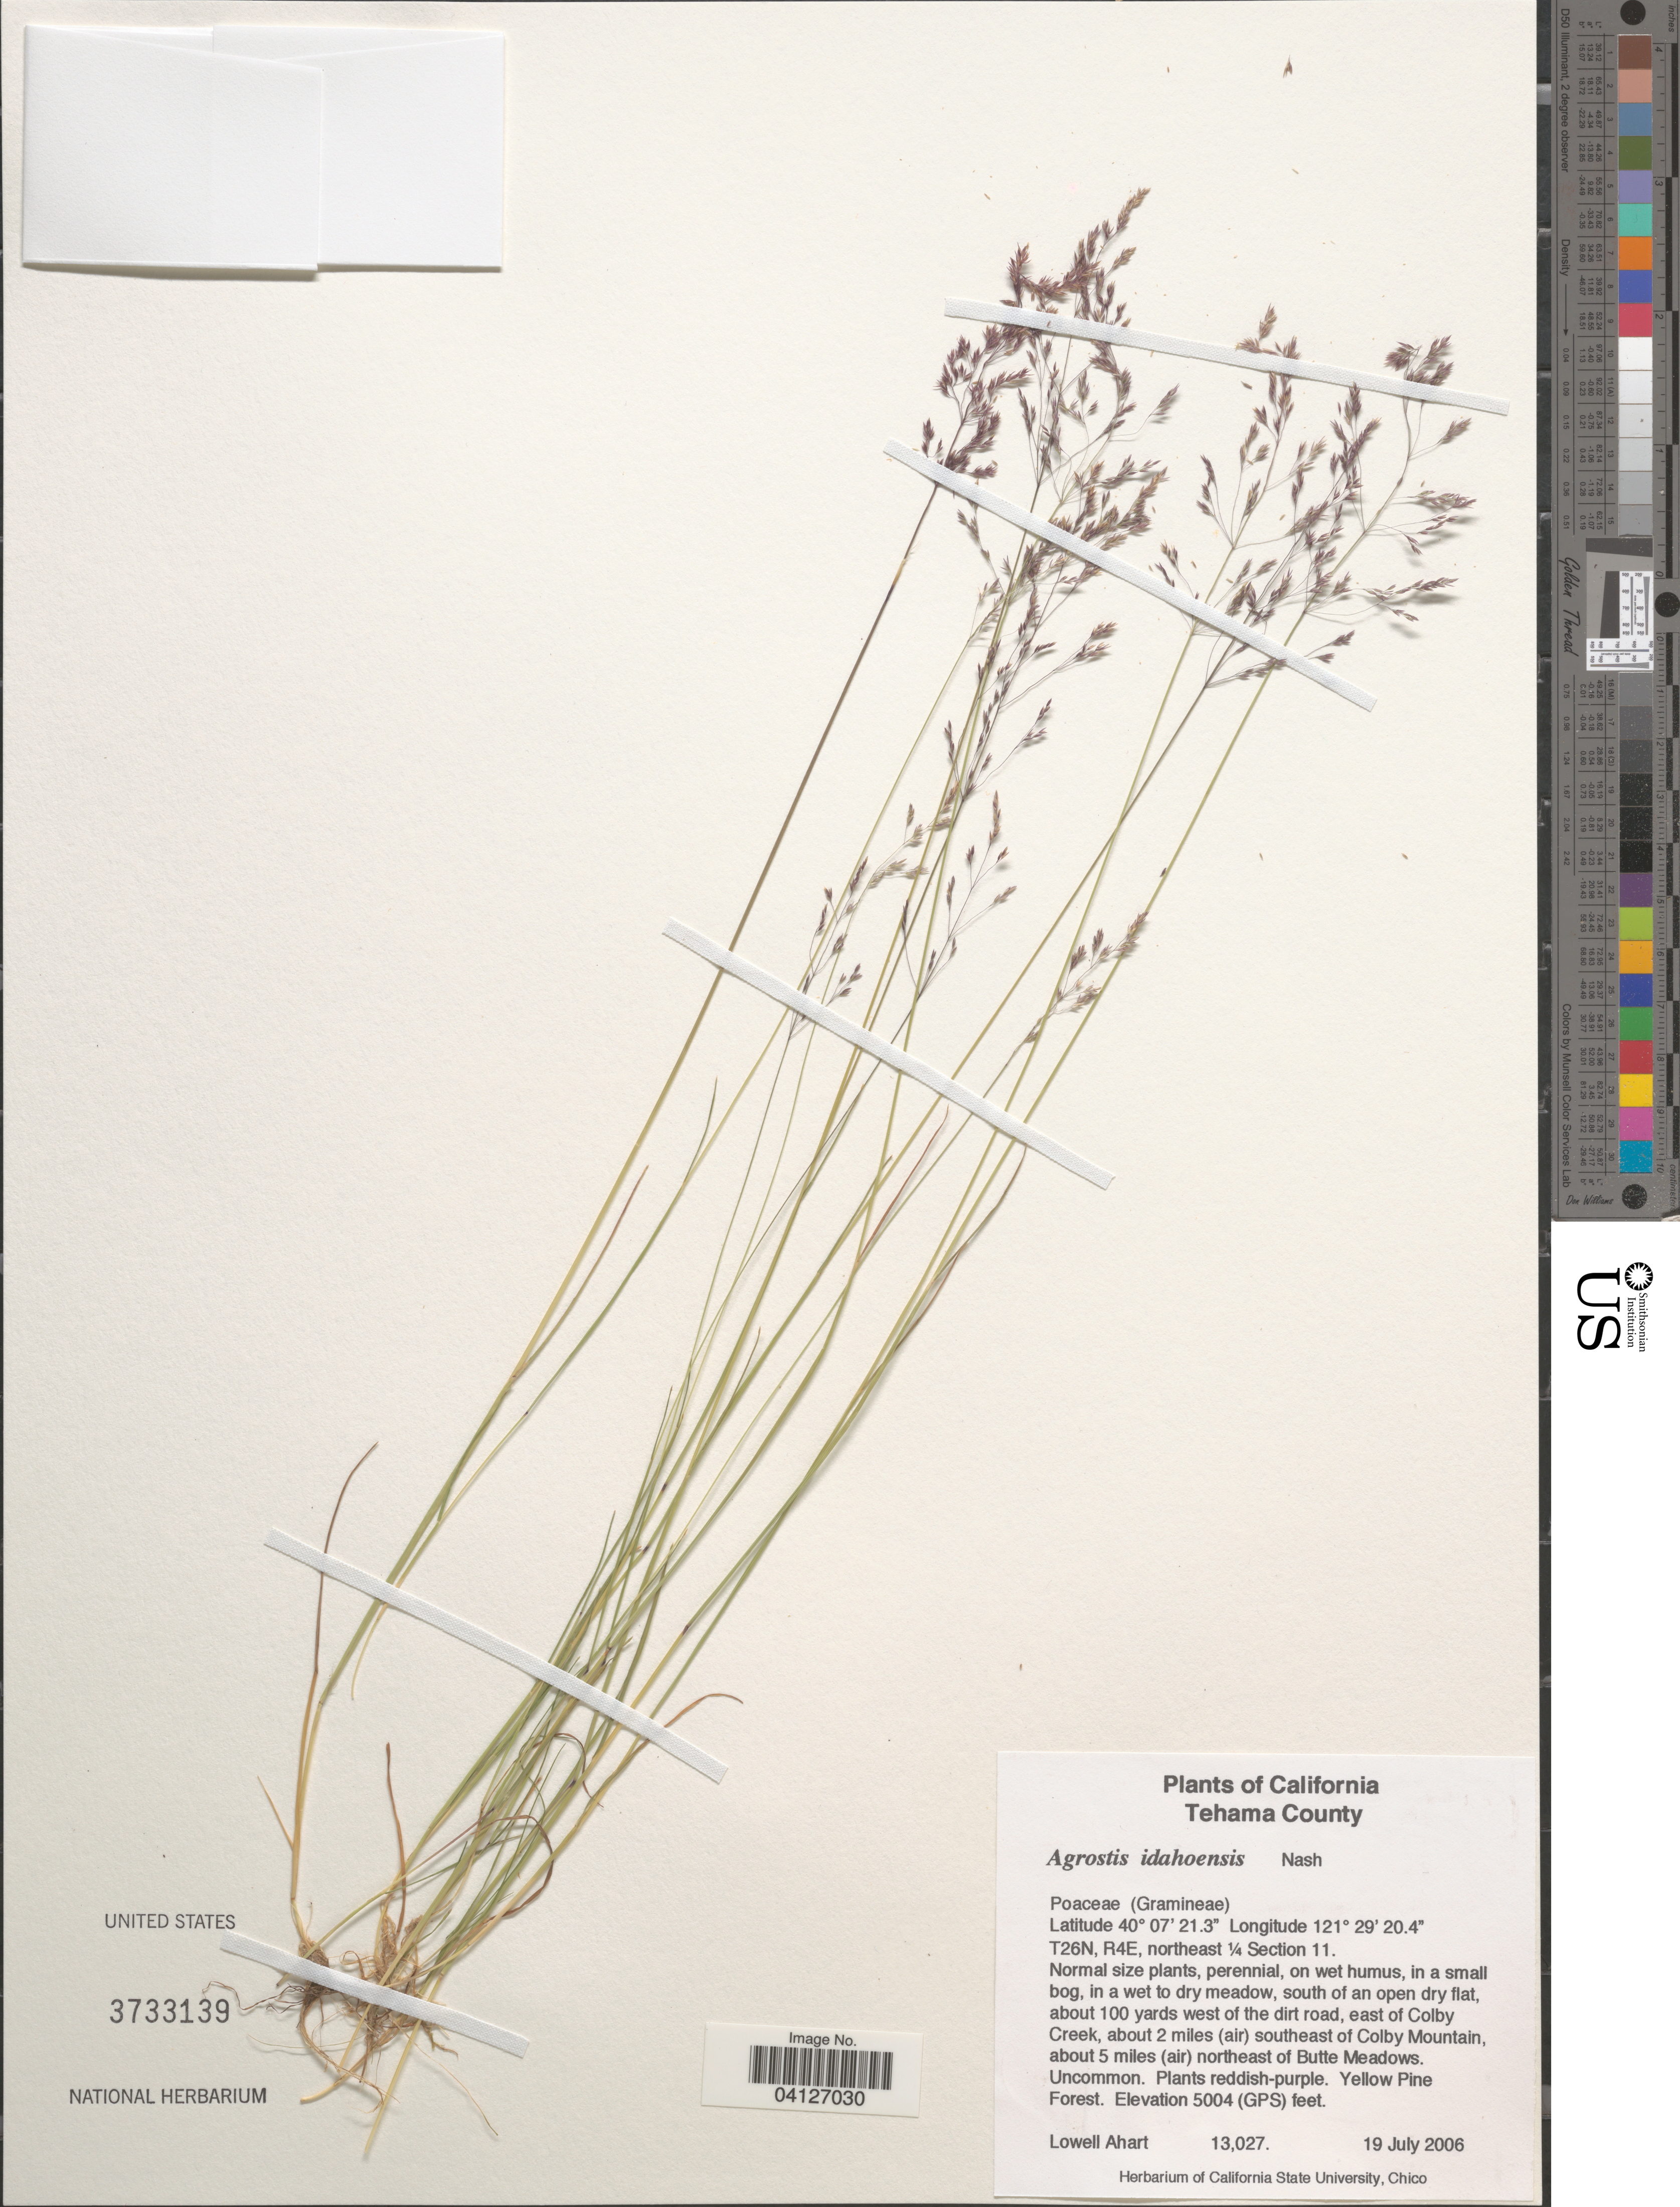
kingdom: Plantae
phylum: Tracheophyta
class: Liliopsida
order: Poales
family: Poaceae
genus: Agrostis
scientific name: Agrostis idahoensis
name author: Nash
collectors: L. Ahart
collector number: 13027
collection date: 2006-07-19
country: United States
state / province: California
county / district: Tehama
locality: Tehama county. T26N, R4E, northeast ¼ Section 11. About 100 yards west of the dirt road, east of Colby Creek, about 2 miles (air) southeast of Colby Mountain, about 5 miles (air) northeast of Butte Meadows.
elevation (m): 1525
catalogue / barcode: US 3733139